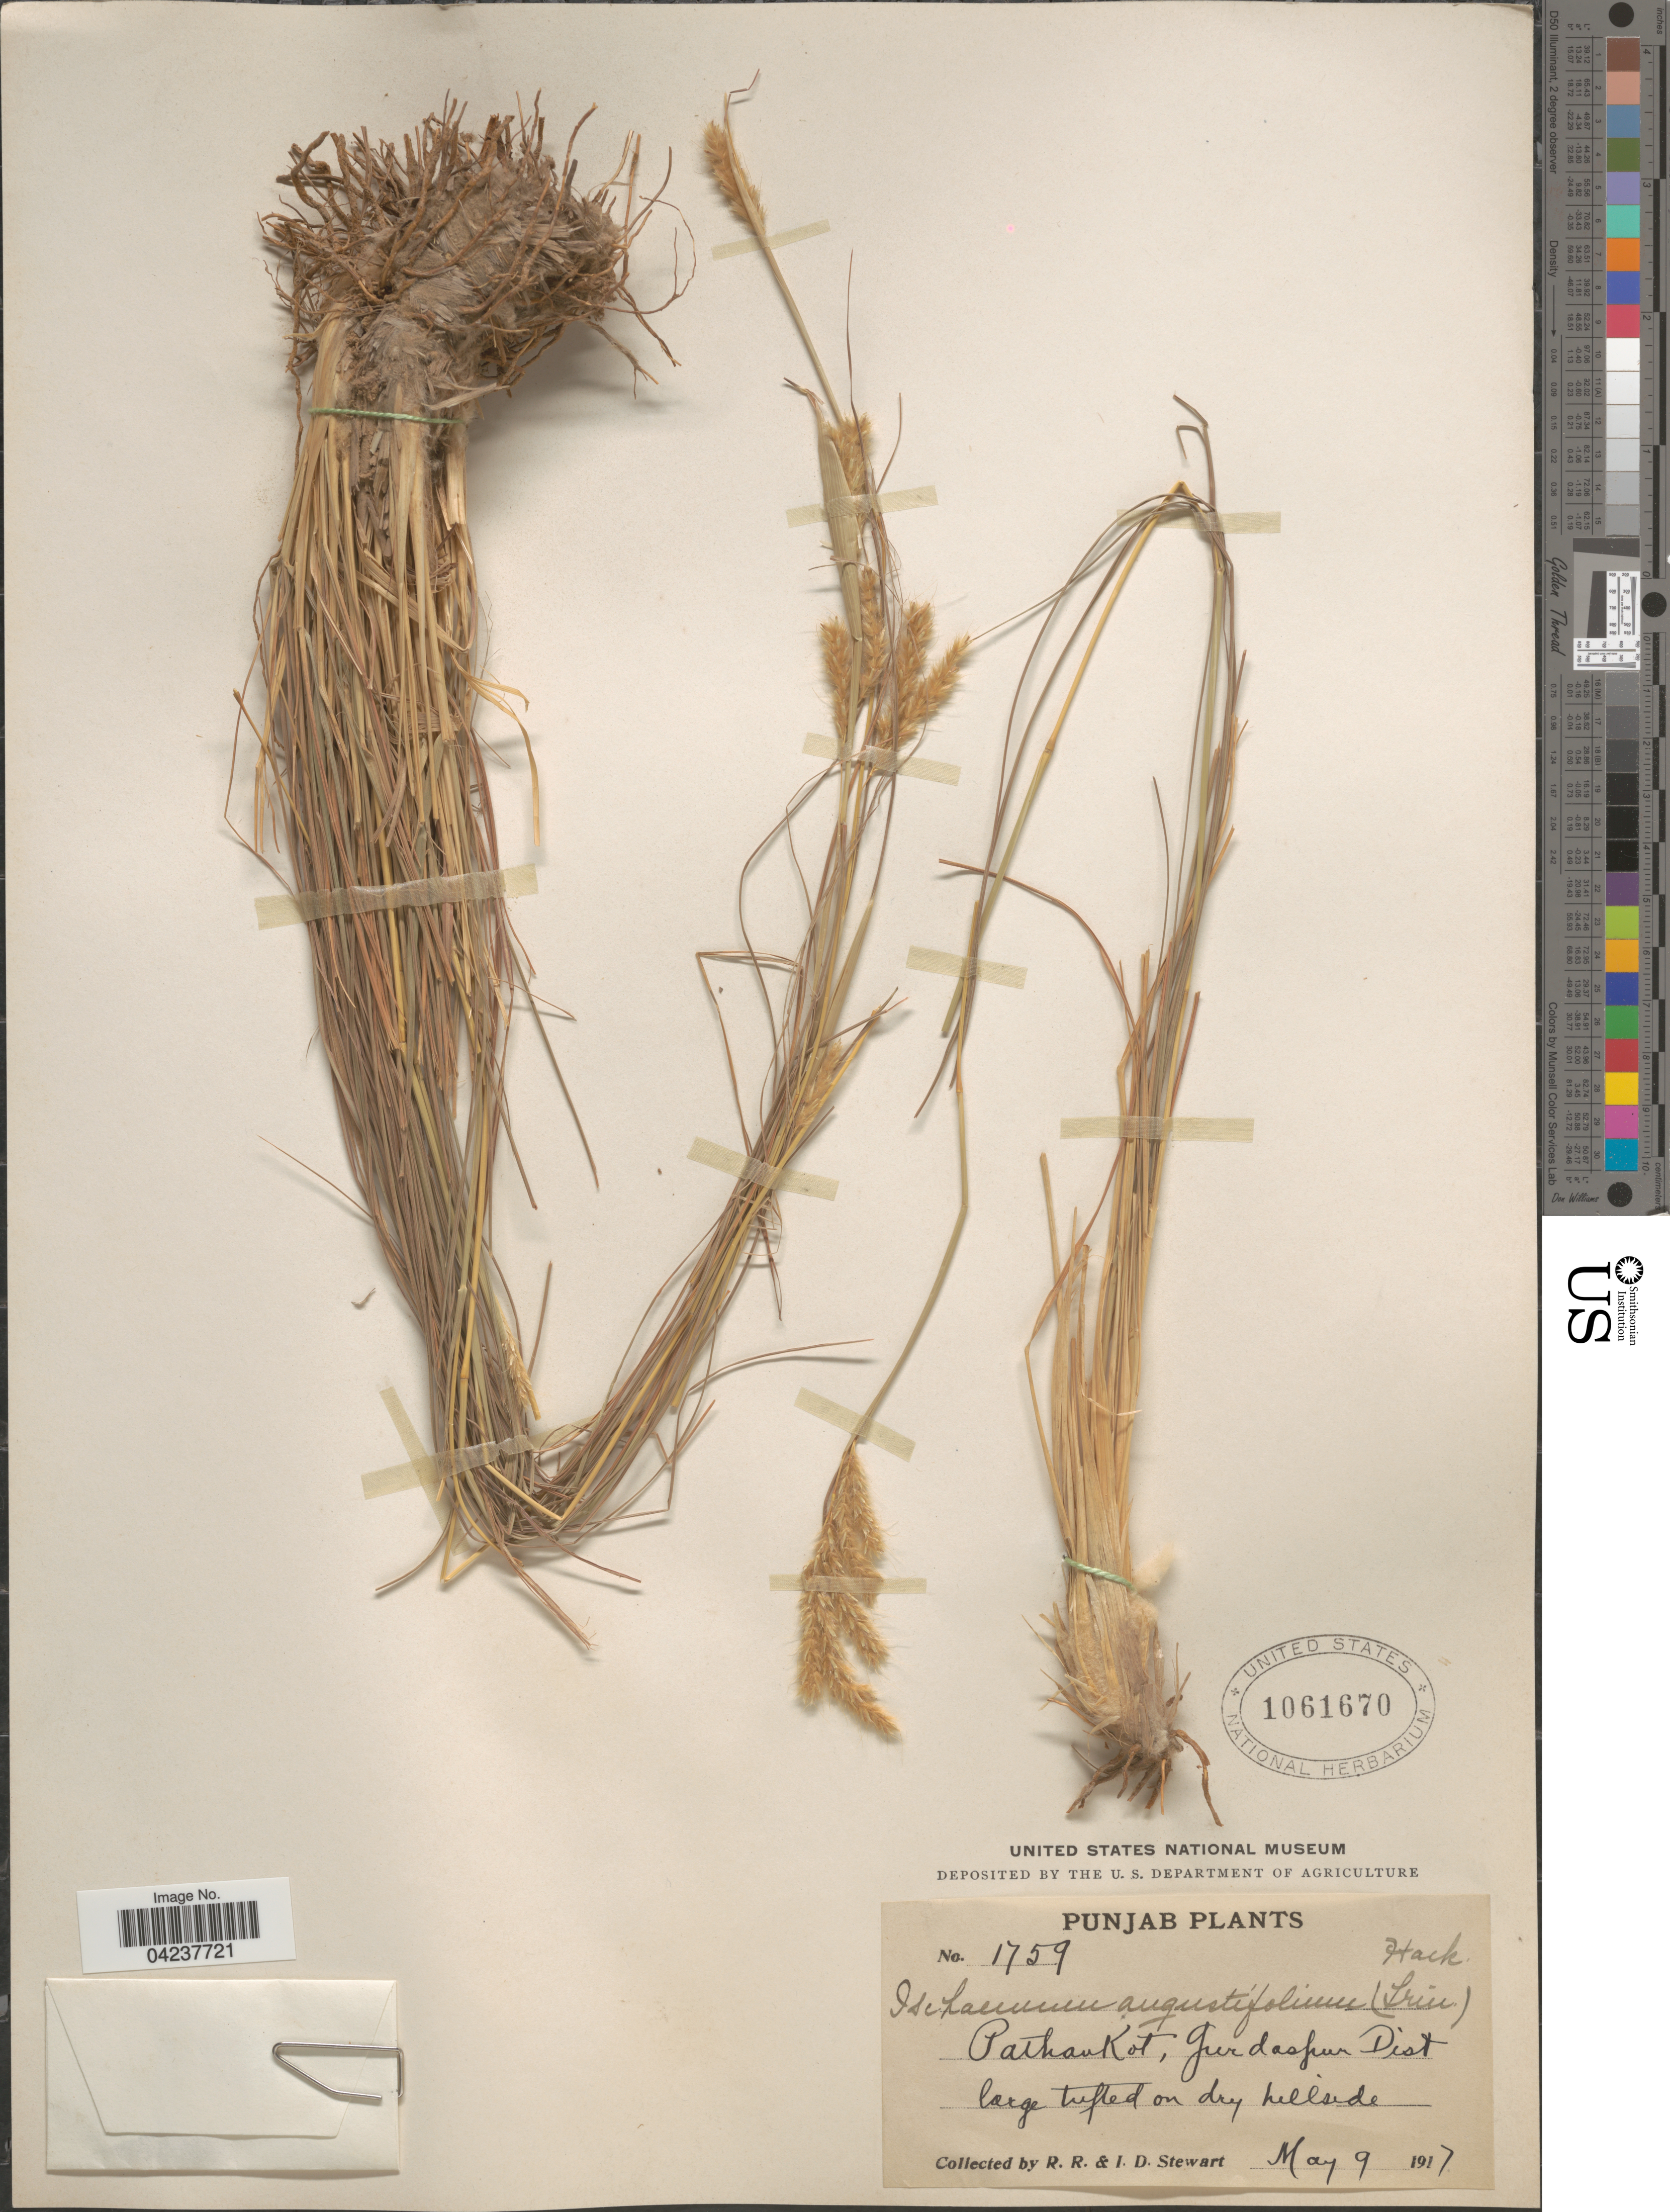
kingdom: Plantae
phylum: Tracheophyta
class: Liliopsida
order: Poales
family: Poaceae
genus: Eulaliopsis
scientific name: Eulaliopsis binata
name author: (Retz.) C. E. Hubb.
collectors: R. Stewart & I. Stewart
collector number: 1759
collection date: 1917-05-09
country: India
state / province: Punjab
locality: Pathankot, Gurdaspur Dist.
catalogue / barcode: US 1061670